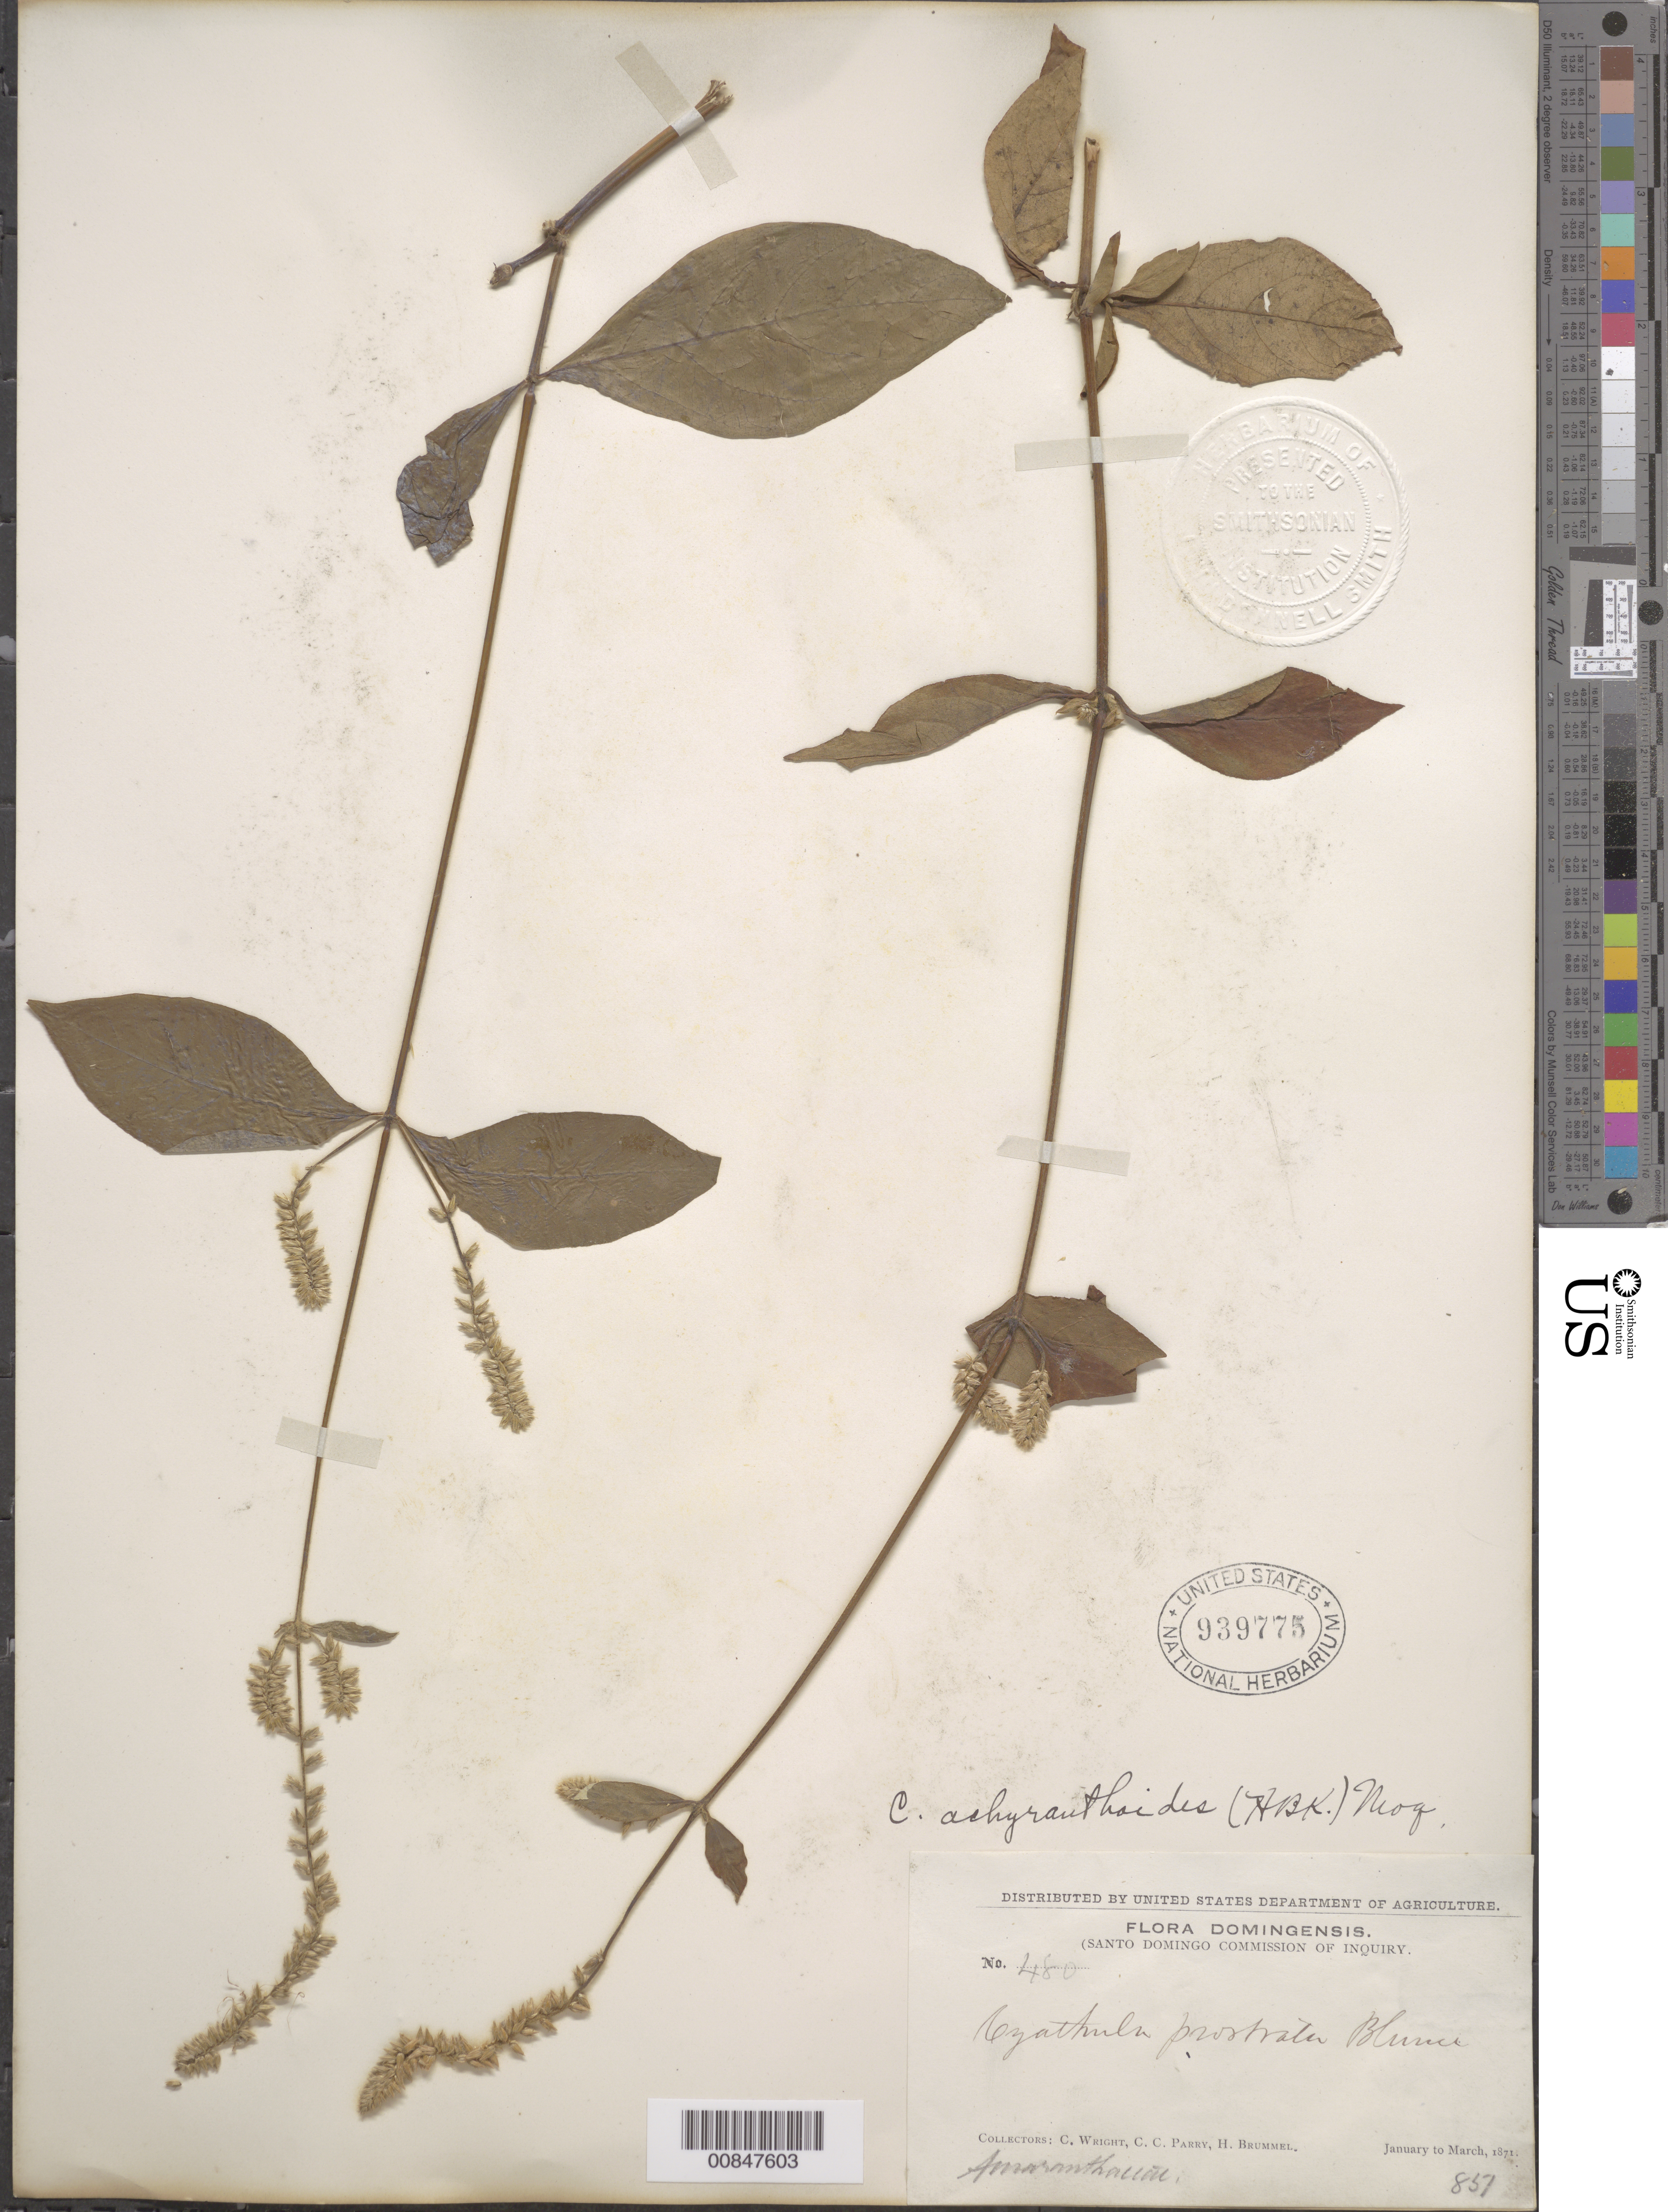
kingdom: Plantae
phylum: Tracheophyta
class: Magnoliopsida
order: Caryophyllales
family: Amaranthaceae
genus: Cyathula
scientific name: Cyathula achyranthoides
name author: (Kunth) Moq.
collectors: C. Wright, C. C. Parry & H. Brummel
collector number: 480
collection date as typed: Jan 1871 to -- Mar 1871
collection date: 1871-01/1871-03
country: Dominican Republic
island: Hispaniola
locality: Dominican Republic.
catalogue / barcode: US 939775